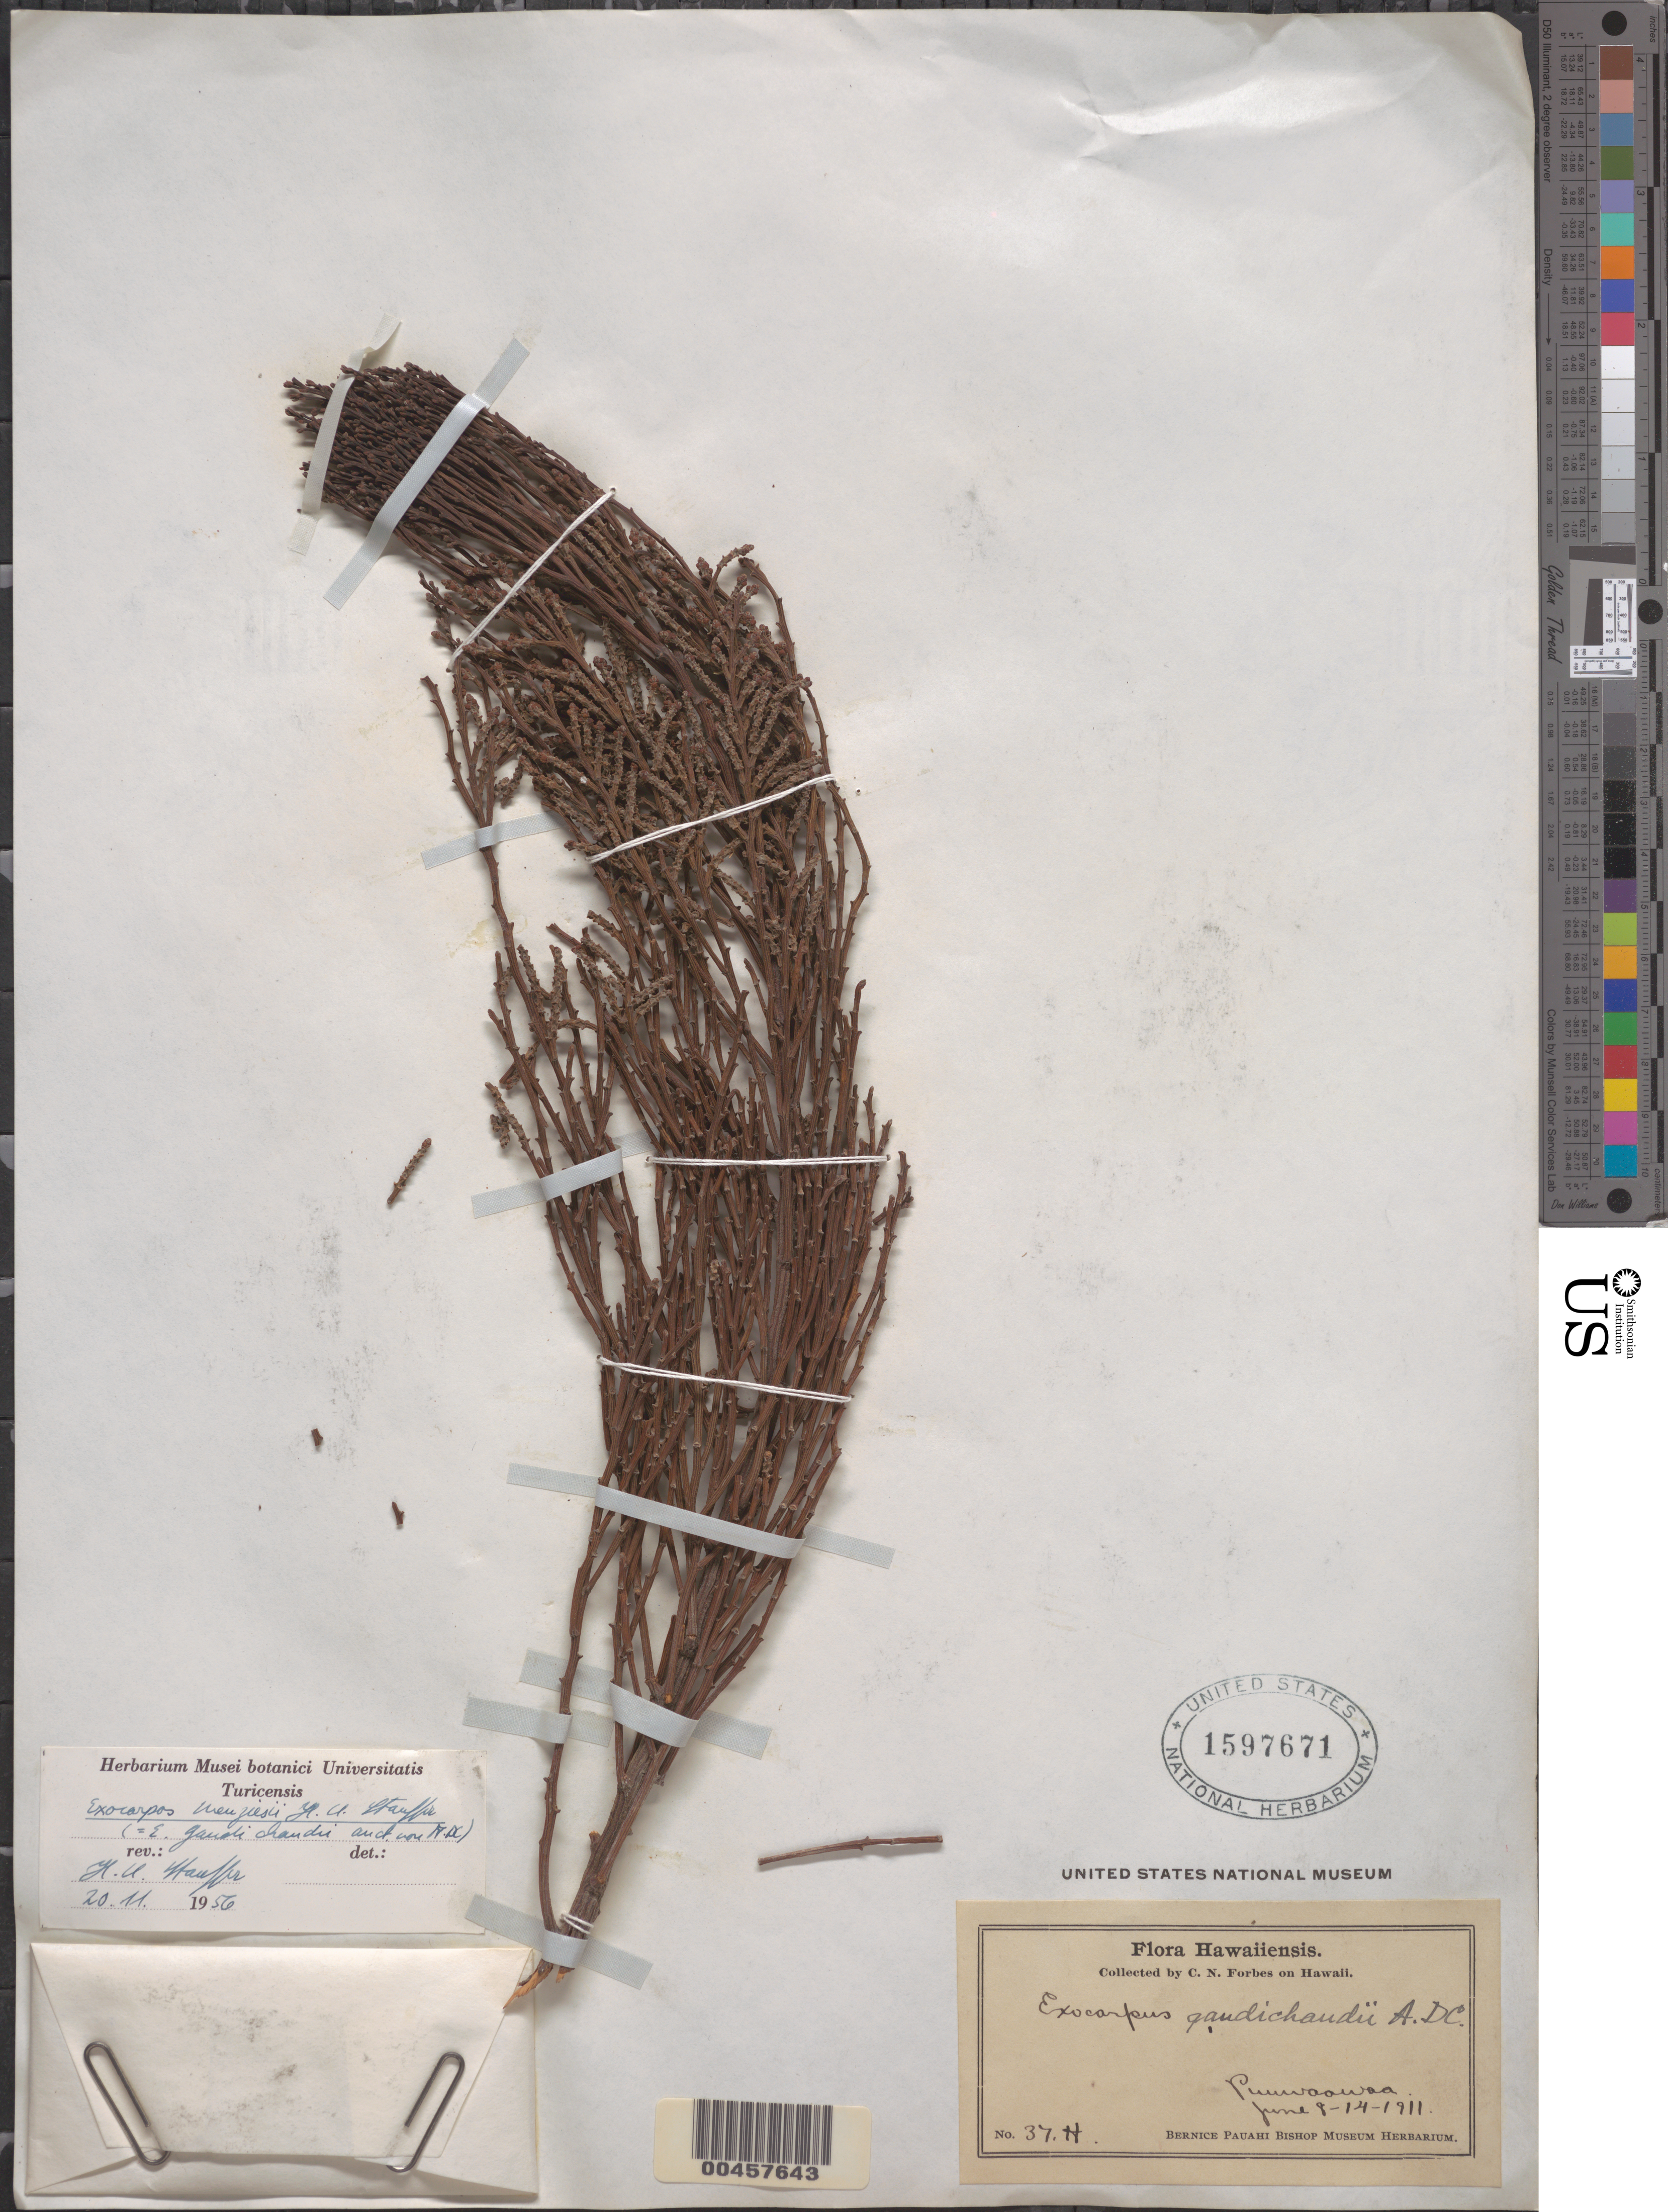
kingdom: Plantae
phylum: Tracheophyta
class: Magnoliopsida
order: Santalales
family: Santalaceae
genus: Exocarpos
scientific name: Exocarpos menziesii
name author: Stauffer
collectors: C. N. Forbes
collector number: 37.H.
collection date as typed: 8 Jun 1911 to 14 Jun 1911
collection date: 1911-06-08/1911-06-14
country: United States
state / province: Hawaii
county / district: Hawaii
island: Hawaii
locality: Puuwaawaa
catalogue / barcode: US 1597671